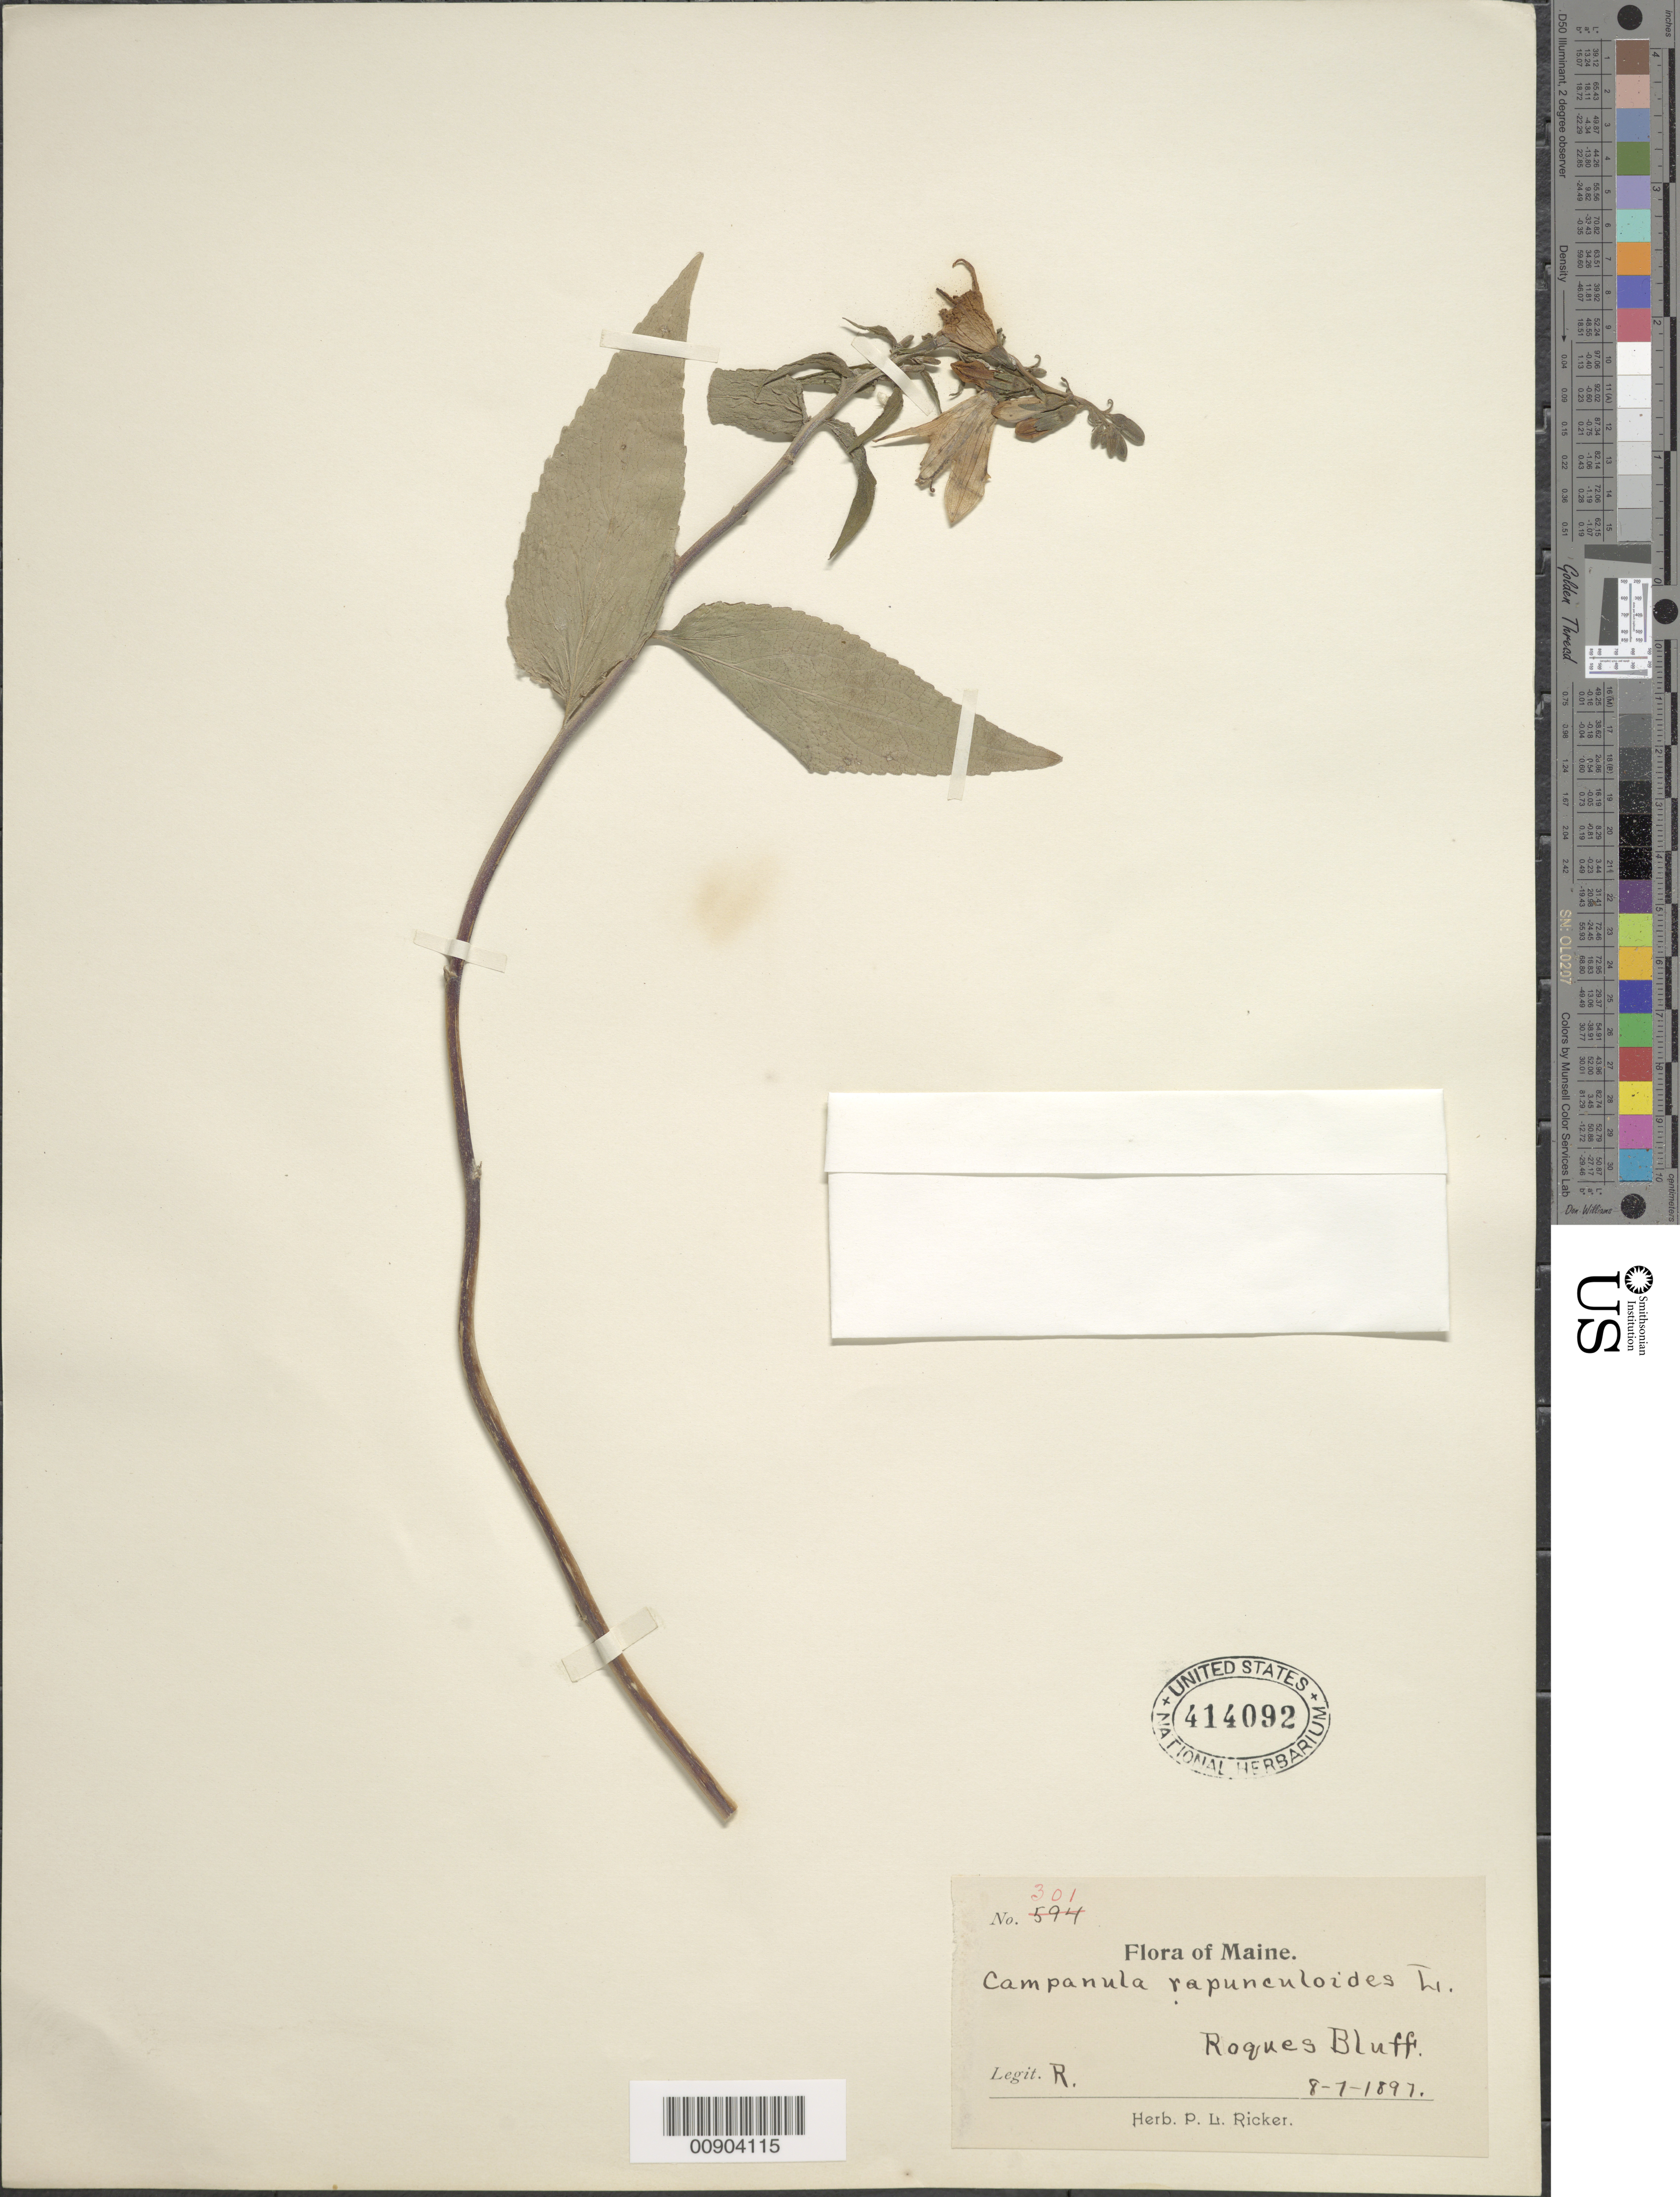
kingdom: Plantae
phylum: Tracheophyta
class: Magnoliopsida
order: Asterales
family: Campanulaceae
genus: Campanula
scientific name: Campanula rapunculoides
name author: L.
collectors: P. Ricker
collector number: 301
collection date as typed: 07 Aug 1897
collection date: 1897-08-07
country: United States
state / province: Maine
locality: Roques Bluff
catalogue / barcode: US 414092